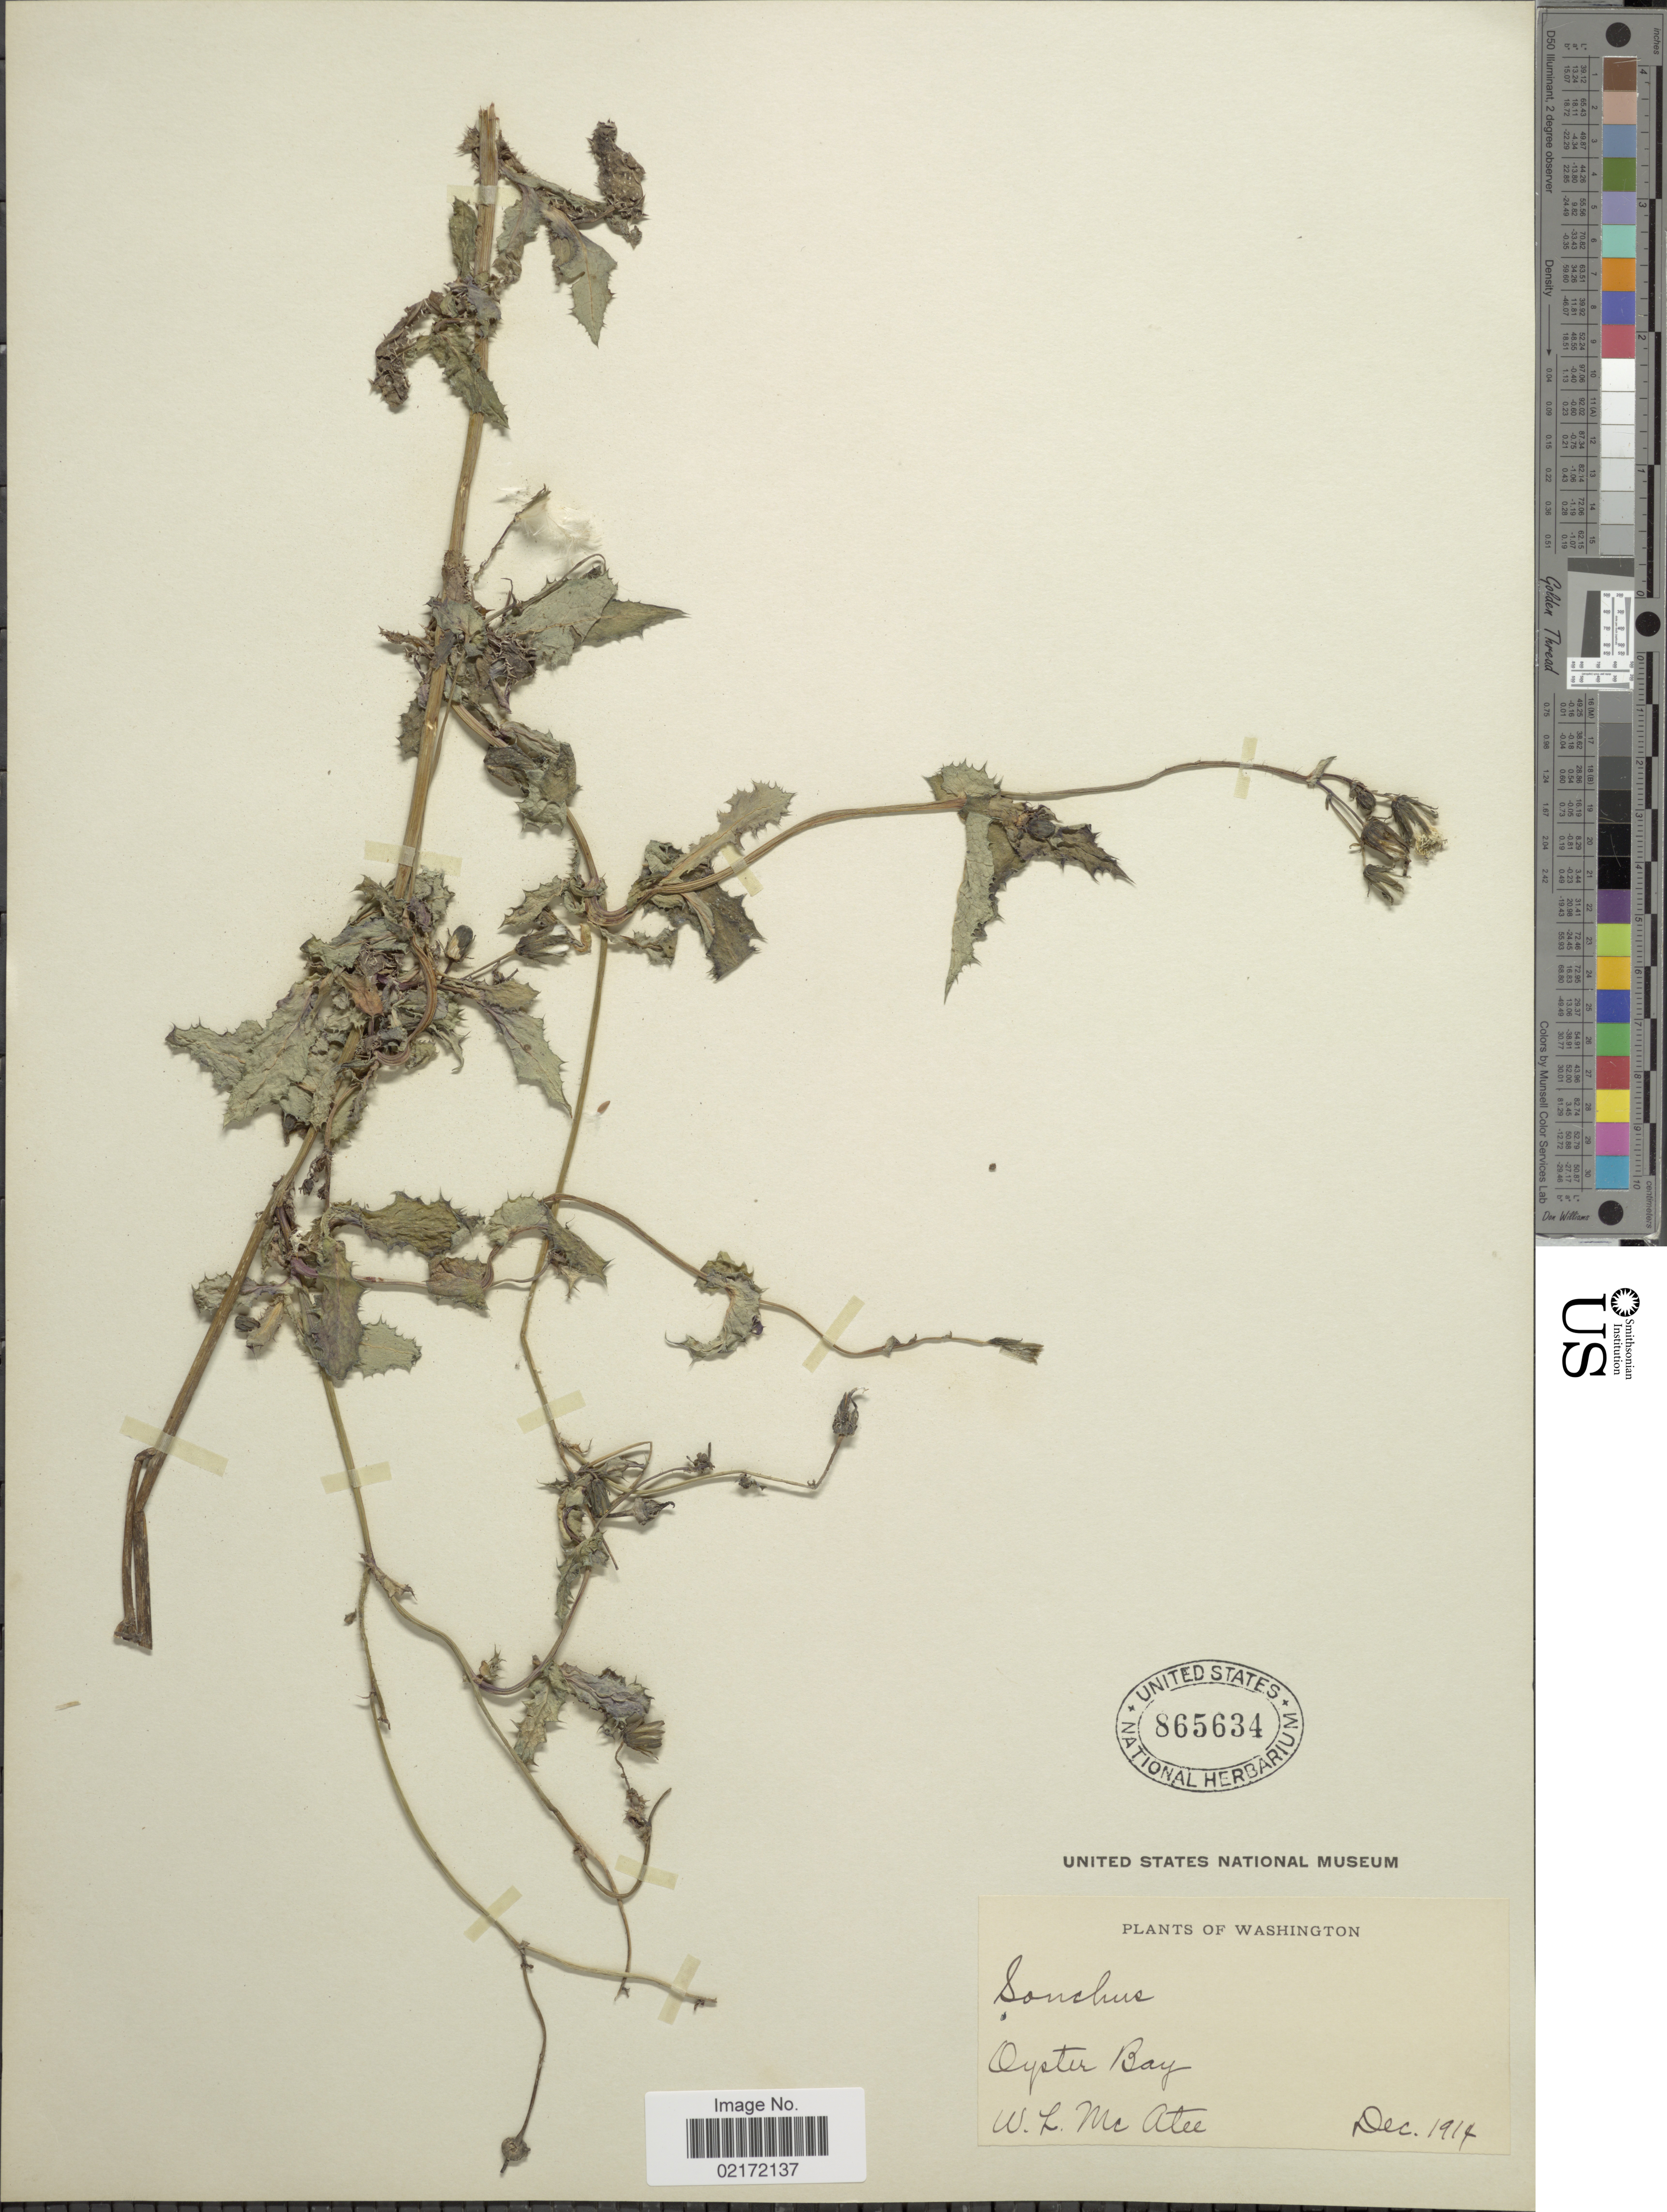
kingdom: Plantae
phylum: Tracheophyta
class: Magnoliopsida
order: Asterales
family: Asteraceae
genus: Sonchus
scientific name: Sonchus sp.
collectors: W. McAtee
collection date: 1914-12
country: United States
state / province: Washington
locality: Oyster Bay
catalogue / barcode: US 865634